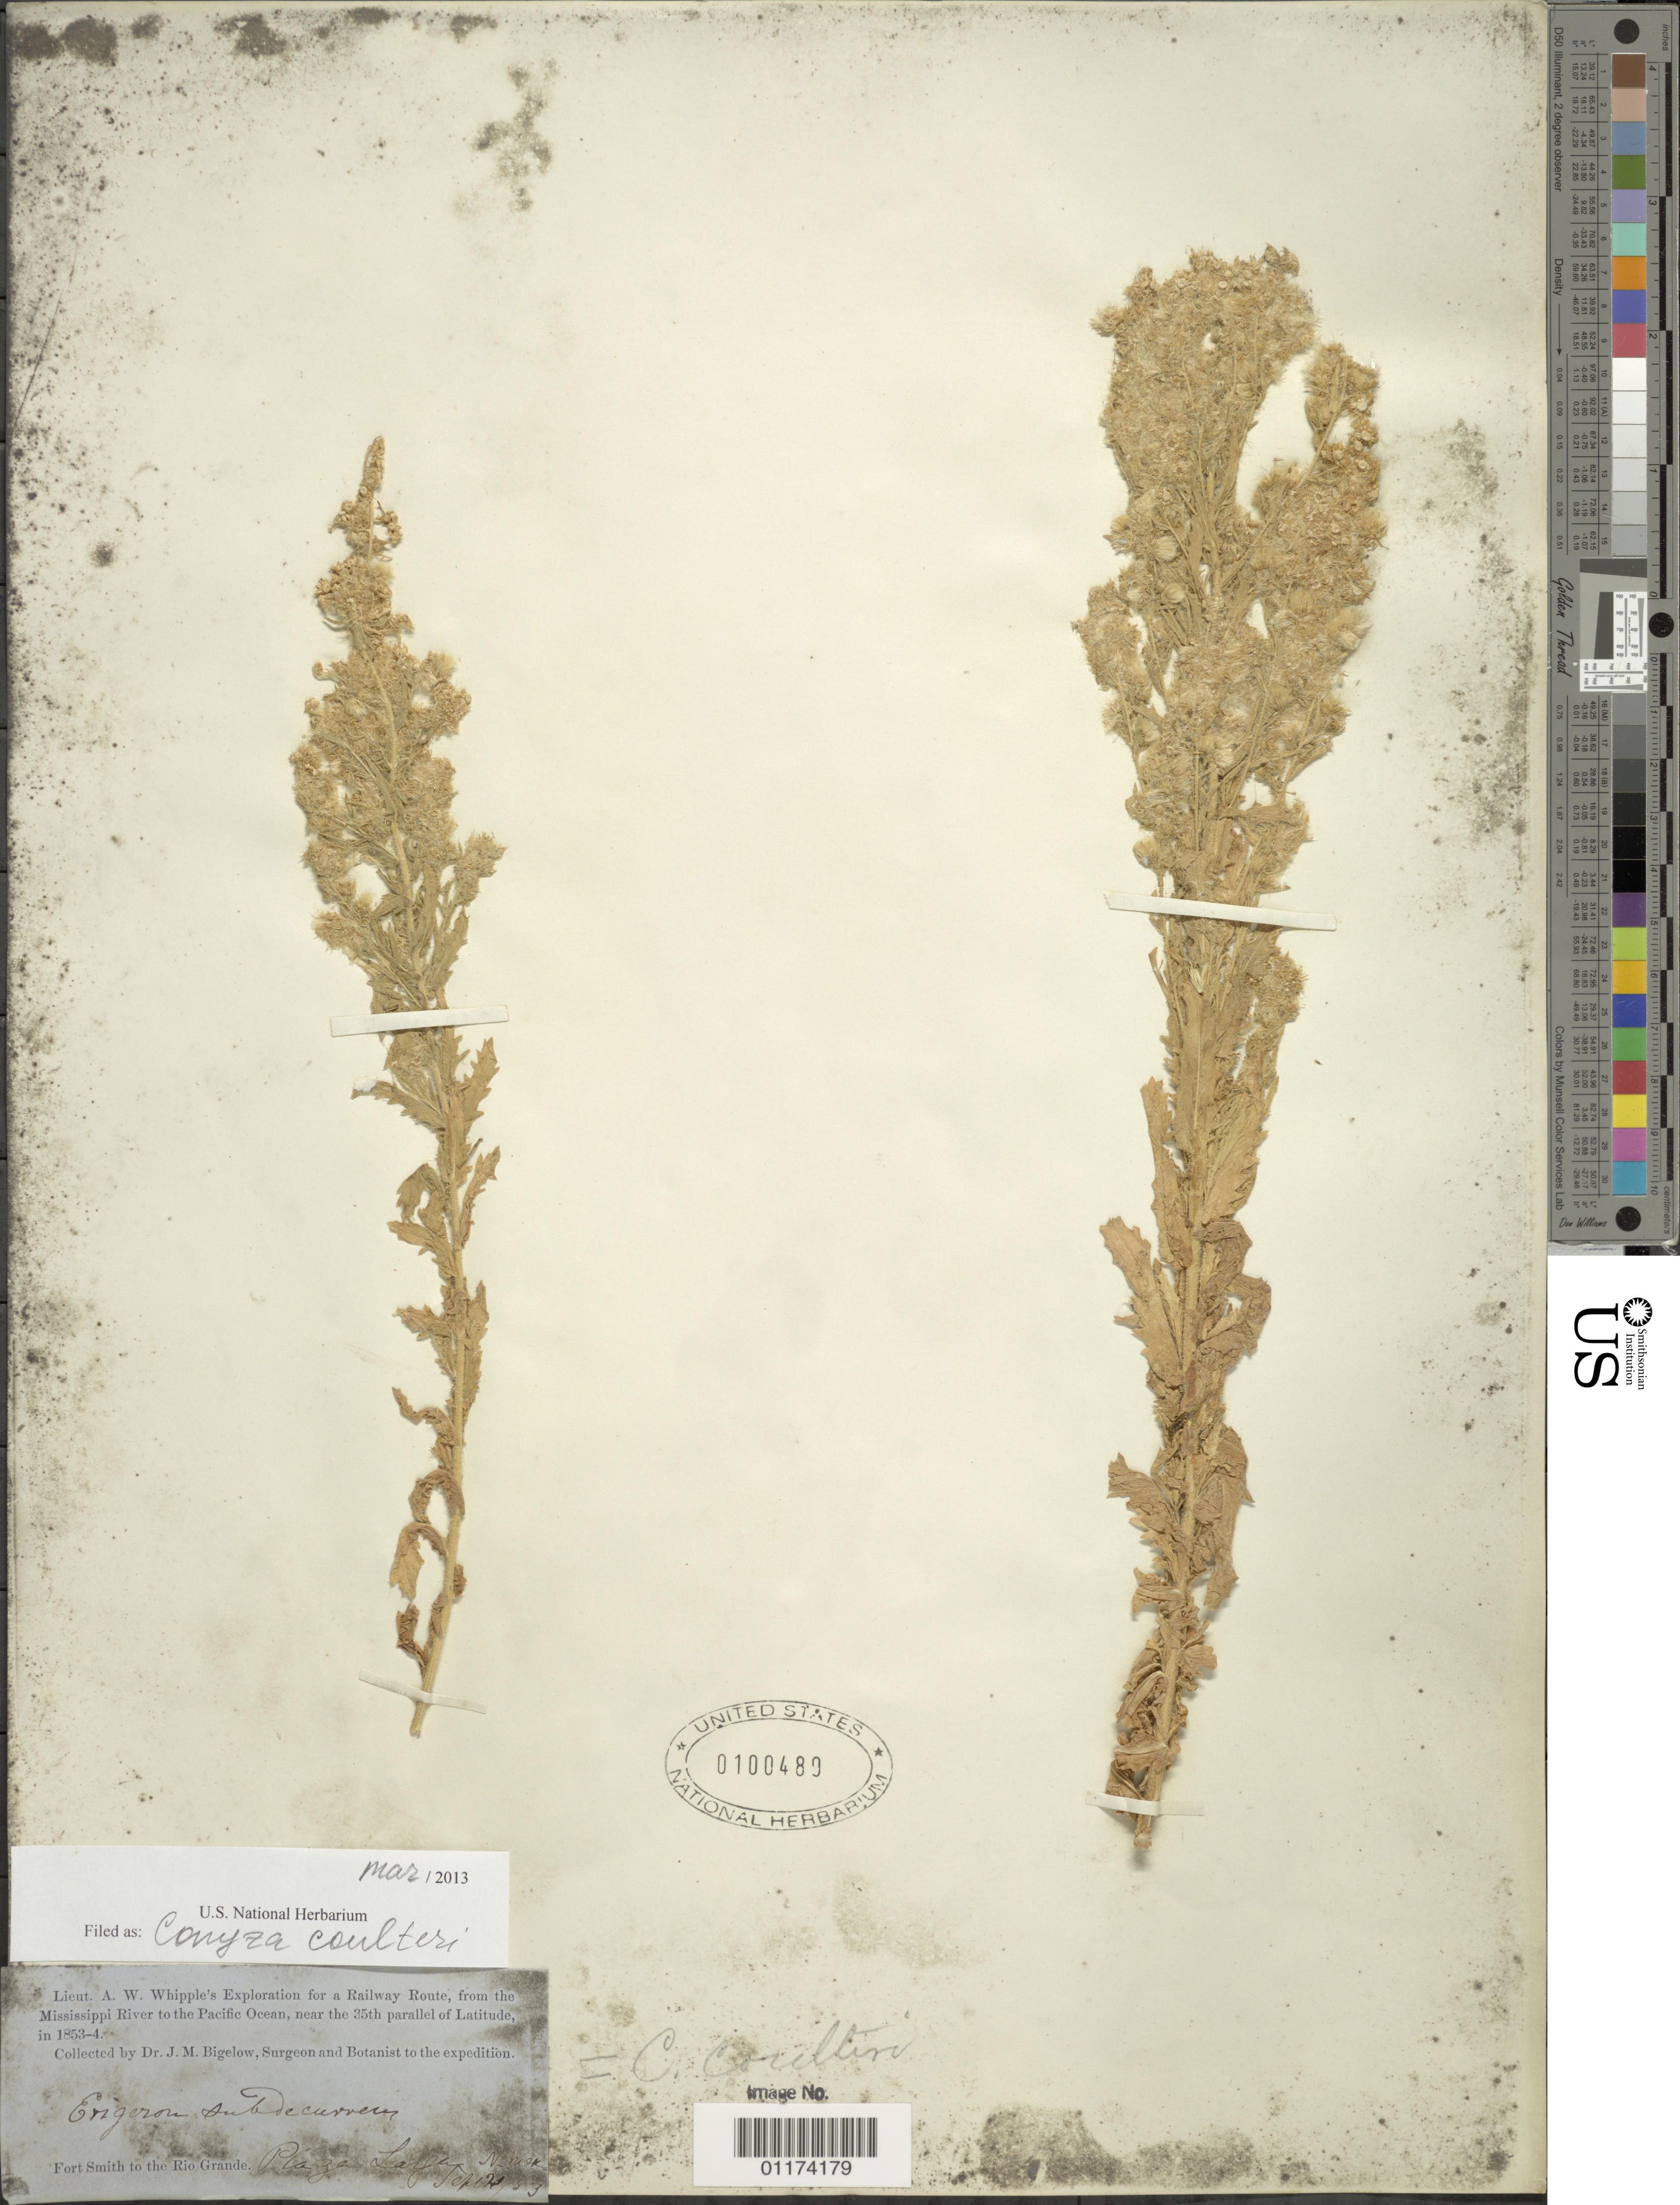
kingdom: Plantae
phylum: Tracheophyta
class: Magnoliopsida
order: Asterales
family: Asteraceae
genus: Conyza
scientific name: Conyza coulteri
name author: A. Gray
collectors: J. M. Bigelow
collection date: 1853-09-20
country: United States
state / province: New Mexico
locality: Plaza Larga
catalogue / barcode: US 100489